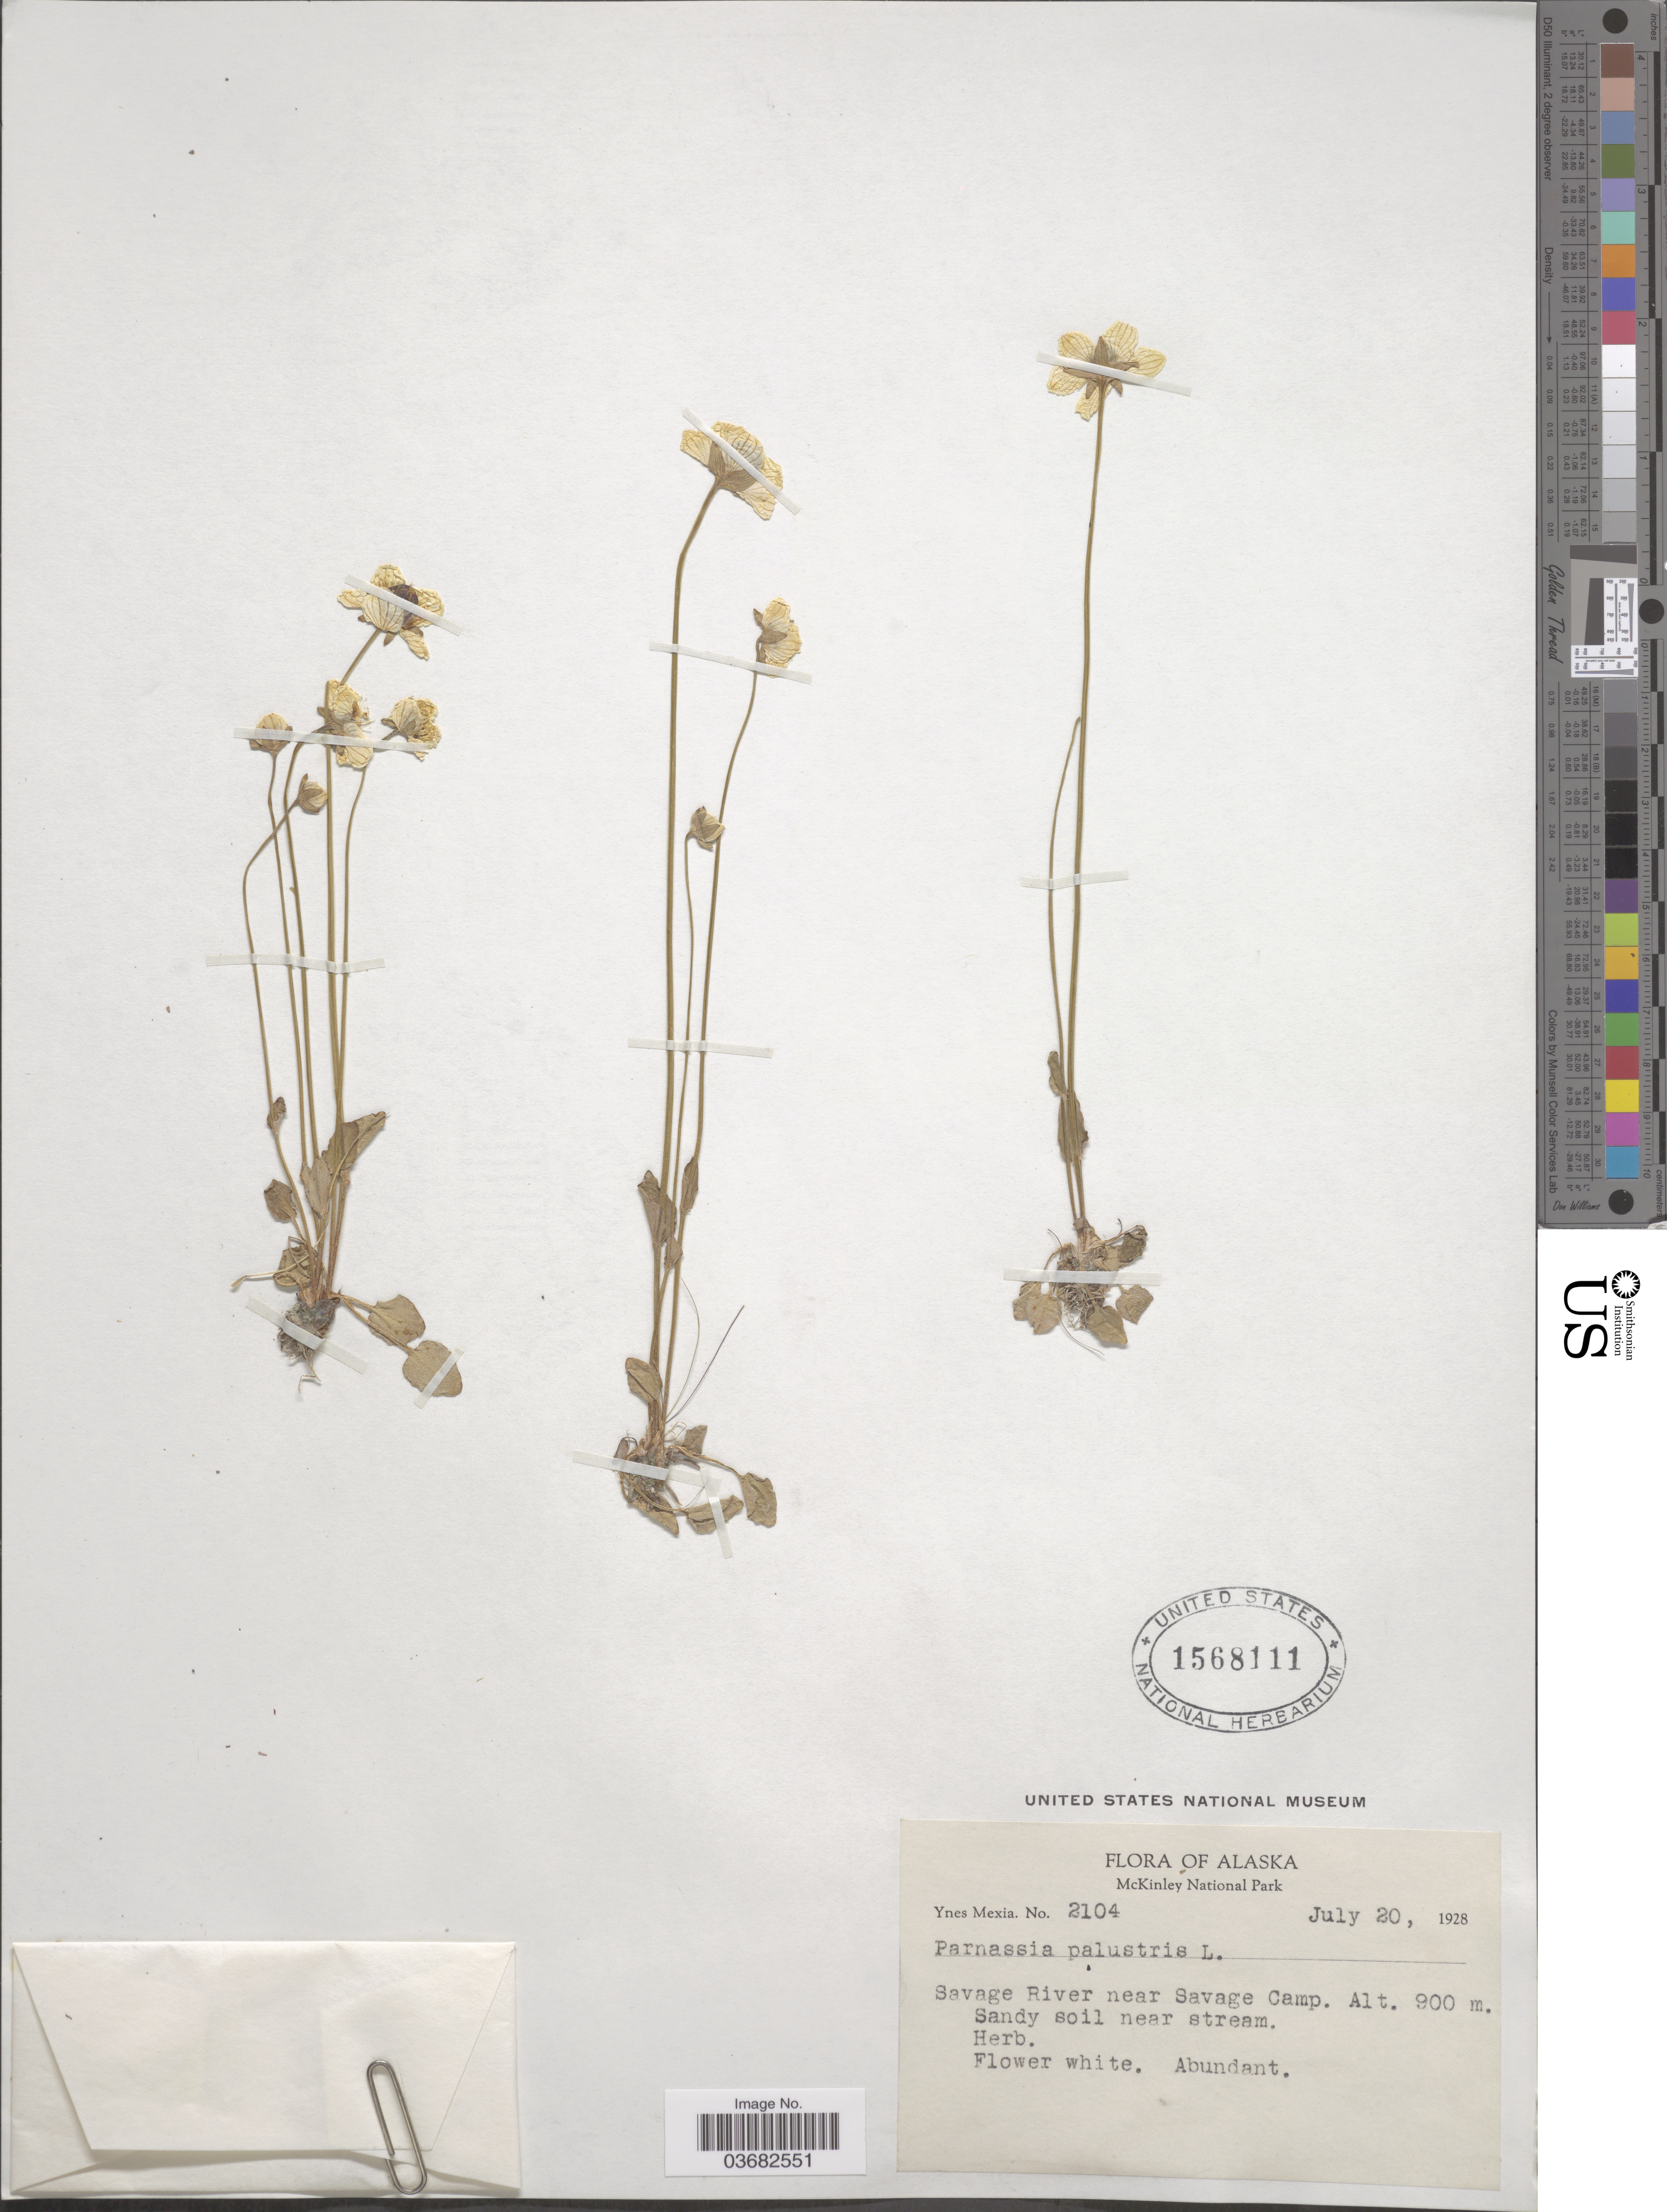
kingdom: Plantae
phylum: Tracheophyta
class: Magnoliopsida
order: Celastrales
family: Parnassiaceae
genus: Parnassia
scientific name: Parnassia palustris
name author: L.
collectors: Y. Mexia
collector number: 2104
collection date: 1928-07-20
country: United States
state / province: Alaska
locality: McKinley National Park. Savage River near Savage Camp.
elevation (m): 900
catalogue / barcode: US 1568111